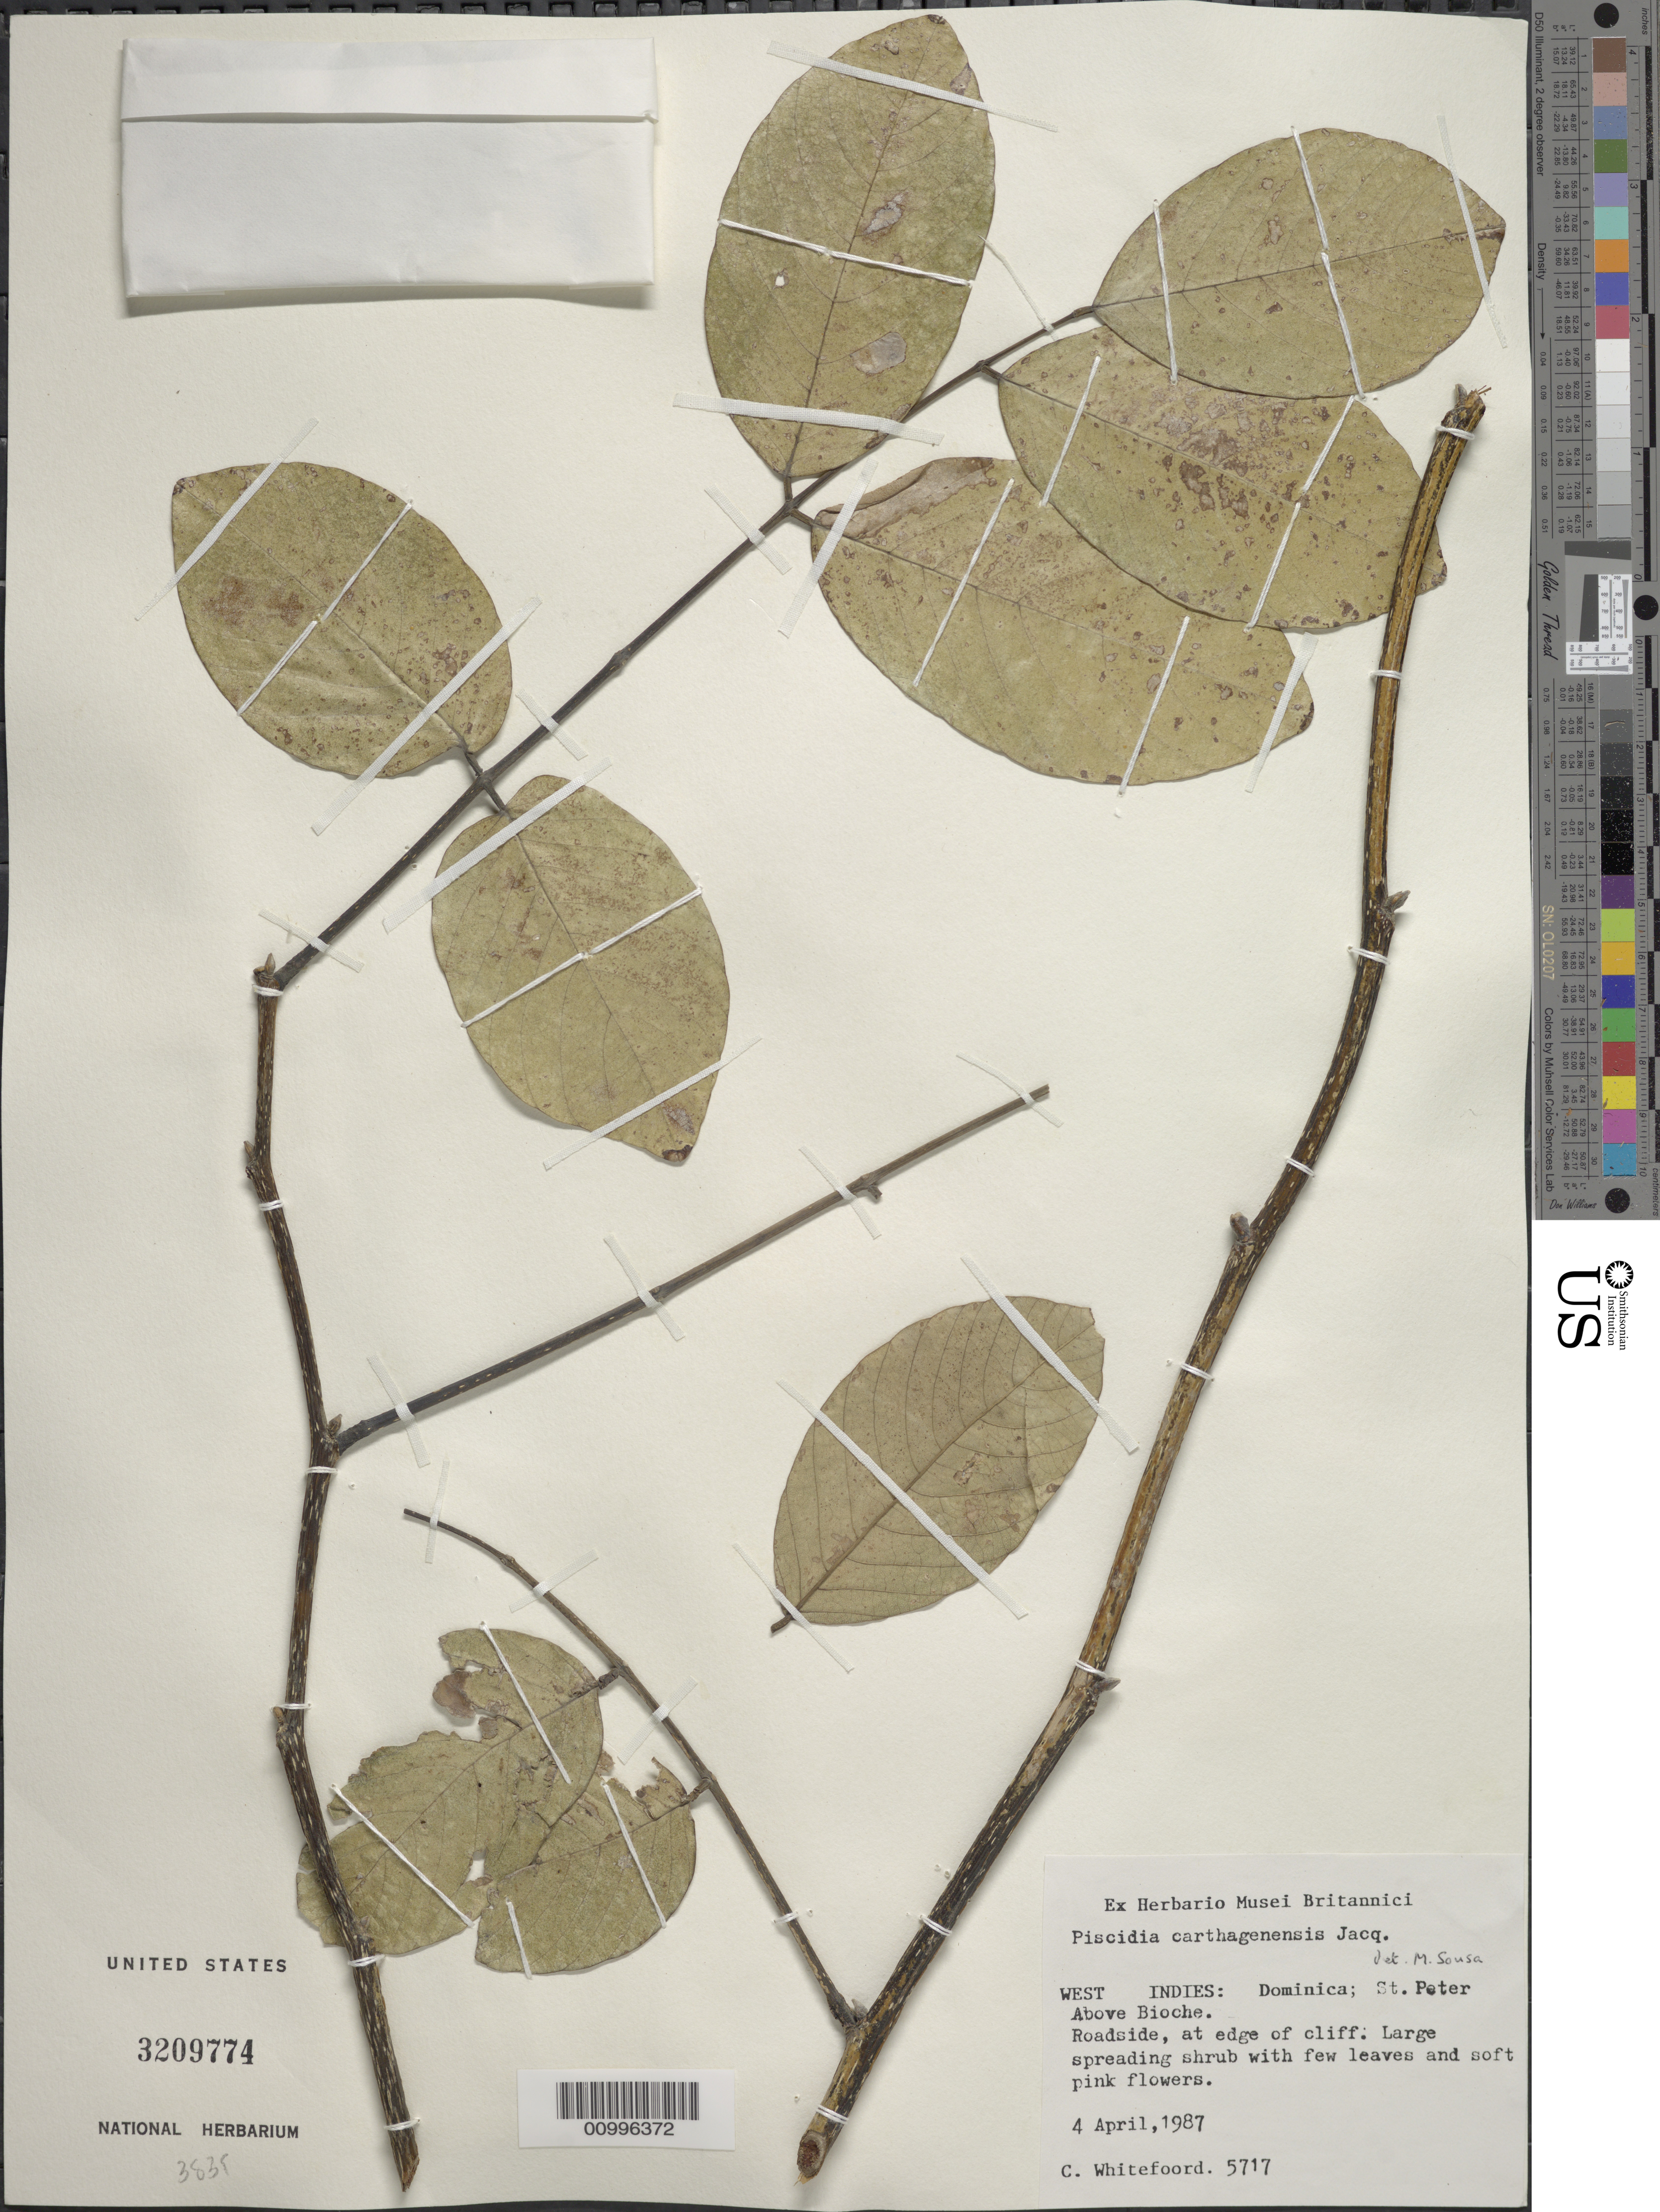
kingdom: Plantae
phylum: Tracheophyta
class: Magnoliopsida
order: Fabales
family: Fabaceae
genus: Piscidia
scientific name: Piscidia carthagenensis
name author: Jacq.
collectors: C. Whitefoord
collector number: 5717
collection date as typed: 04 Apr 1987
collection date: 1987-04-04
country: Dominica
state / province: St. Peter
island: Dominica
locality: Above Bioche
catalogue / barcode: US 3209774